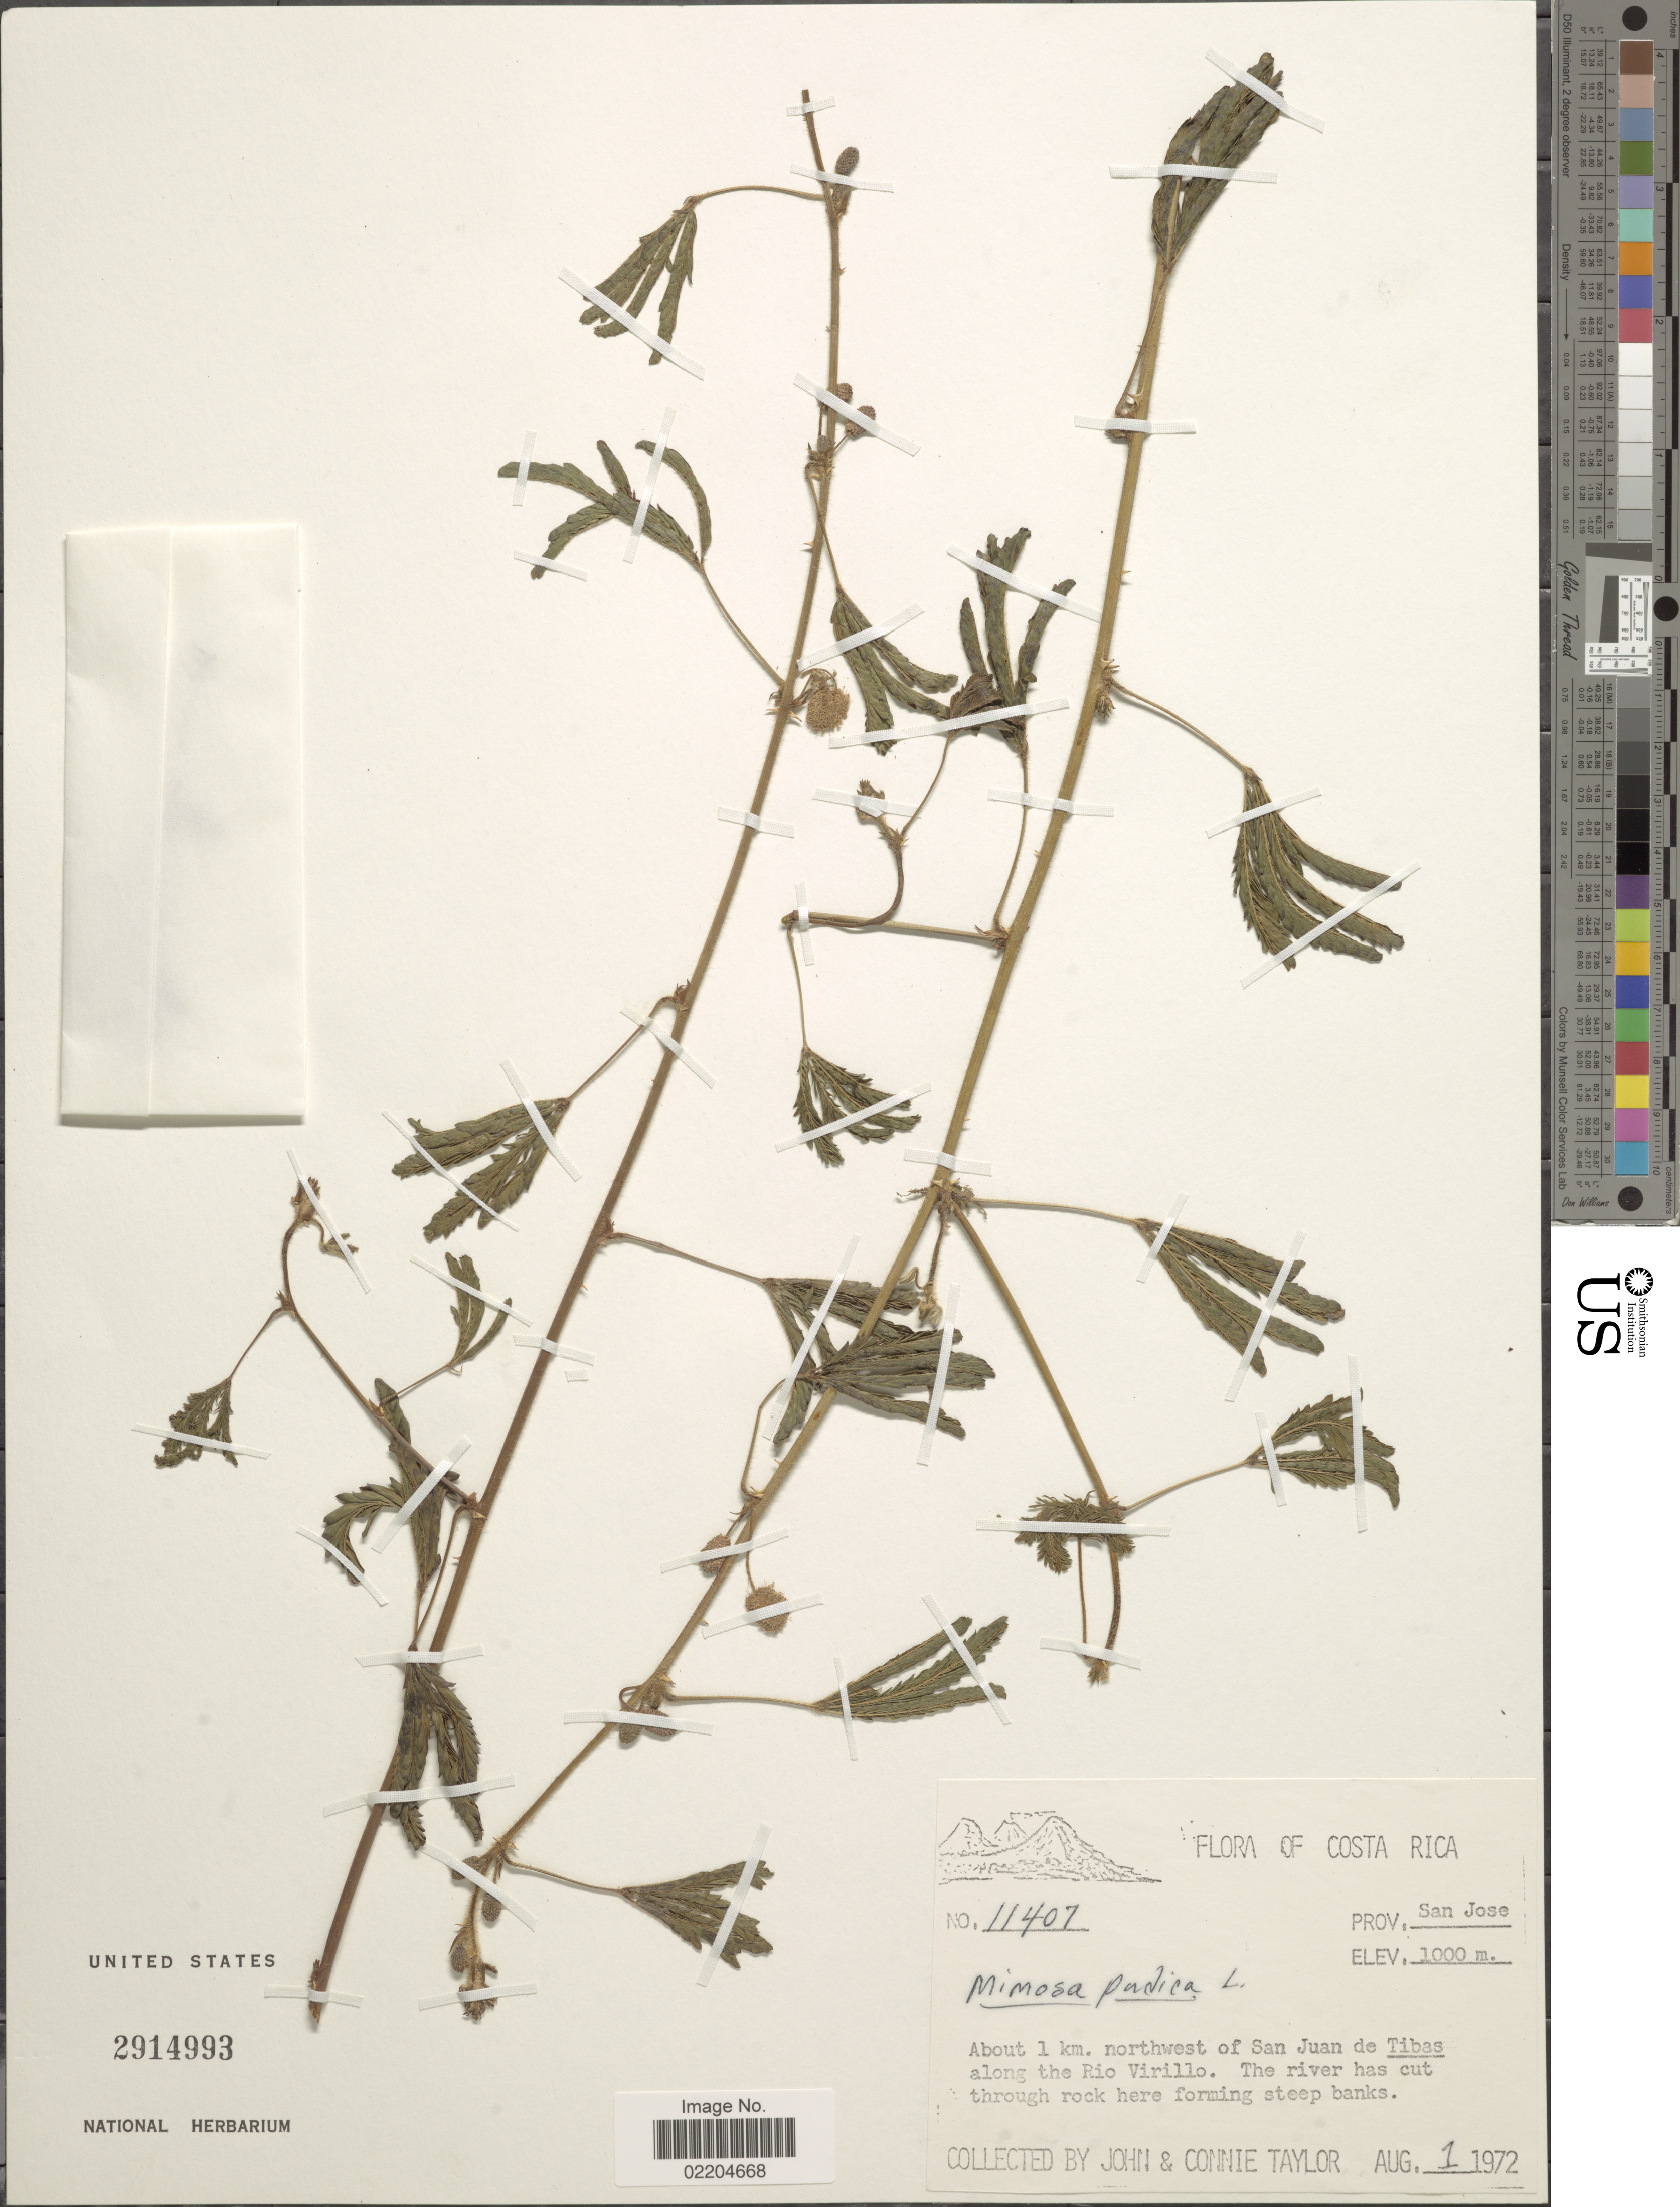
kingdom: Plantae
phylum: Tracheophyta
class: Magnoliopsida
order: Fabales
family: Fabaceae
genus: Mimosa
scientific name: Mimosa pudica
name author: L.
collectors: J. Taylor & C. Taylor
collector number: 11407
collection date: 1972-08-01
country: Costa Rica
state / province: San José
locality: Costa Rica, Prov.San Jose. About 1 km. northwest of San Juan de Tibas along the Rio Virillo.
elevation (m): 1000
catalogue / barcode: US 2914993